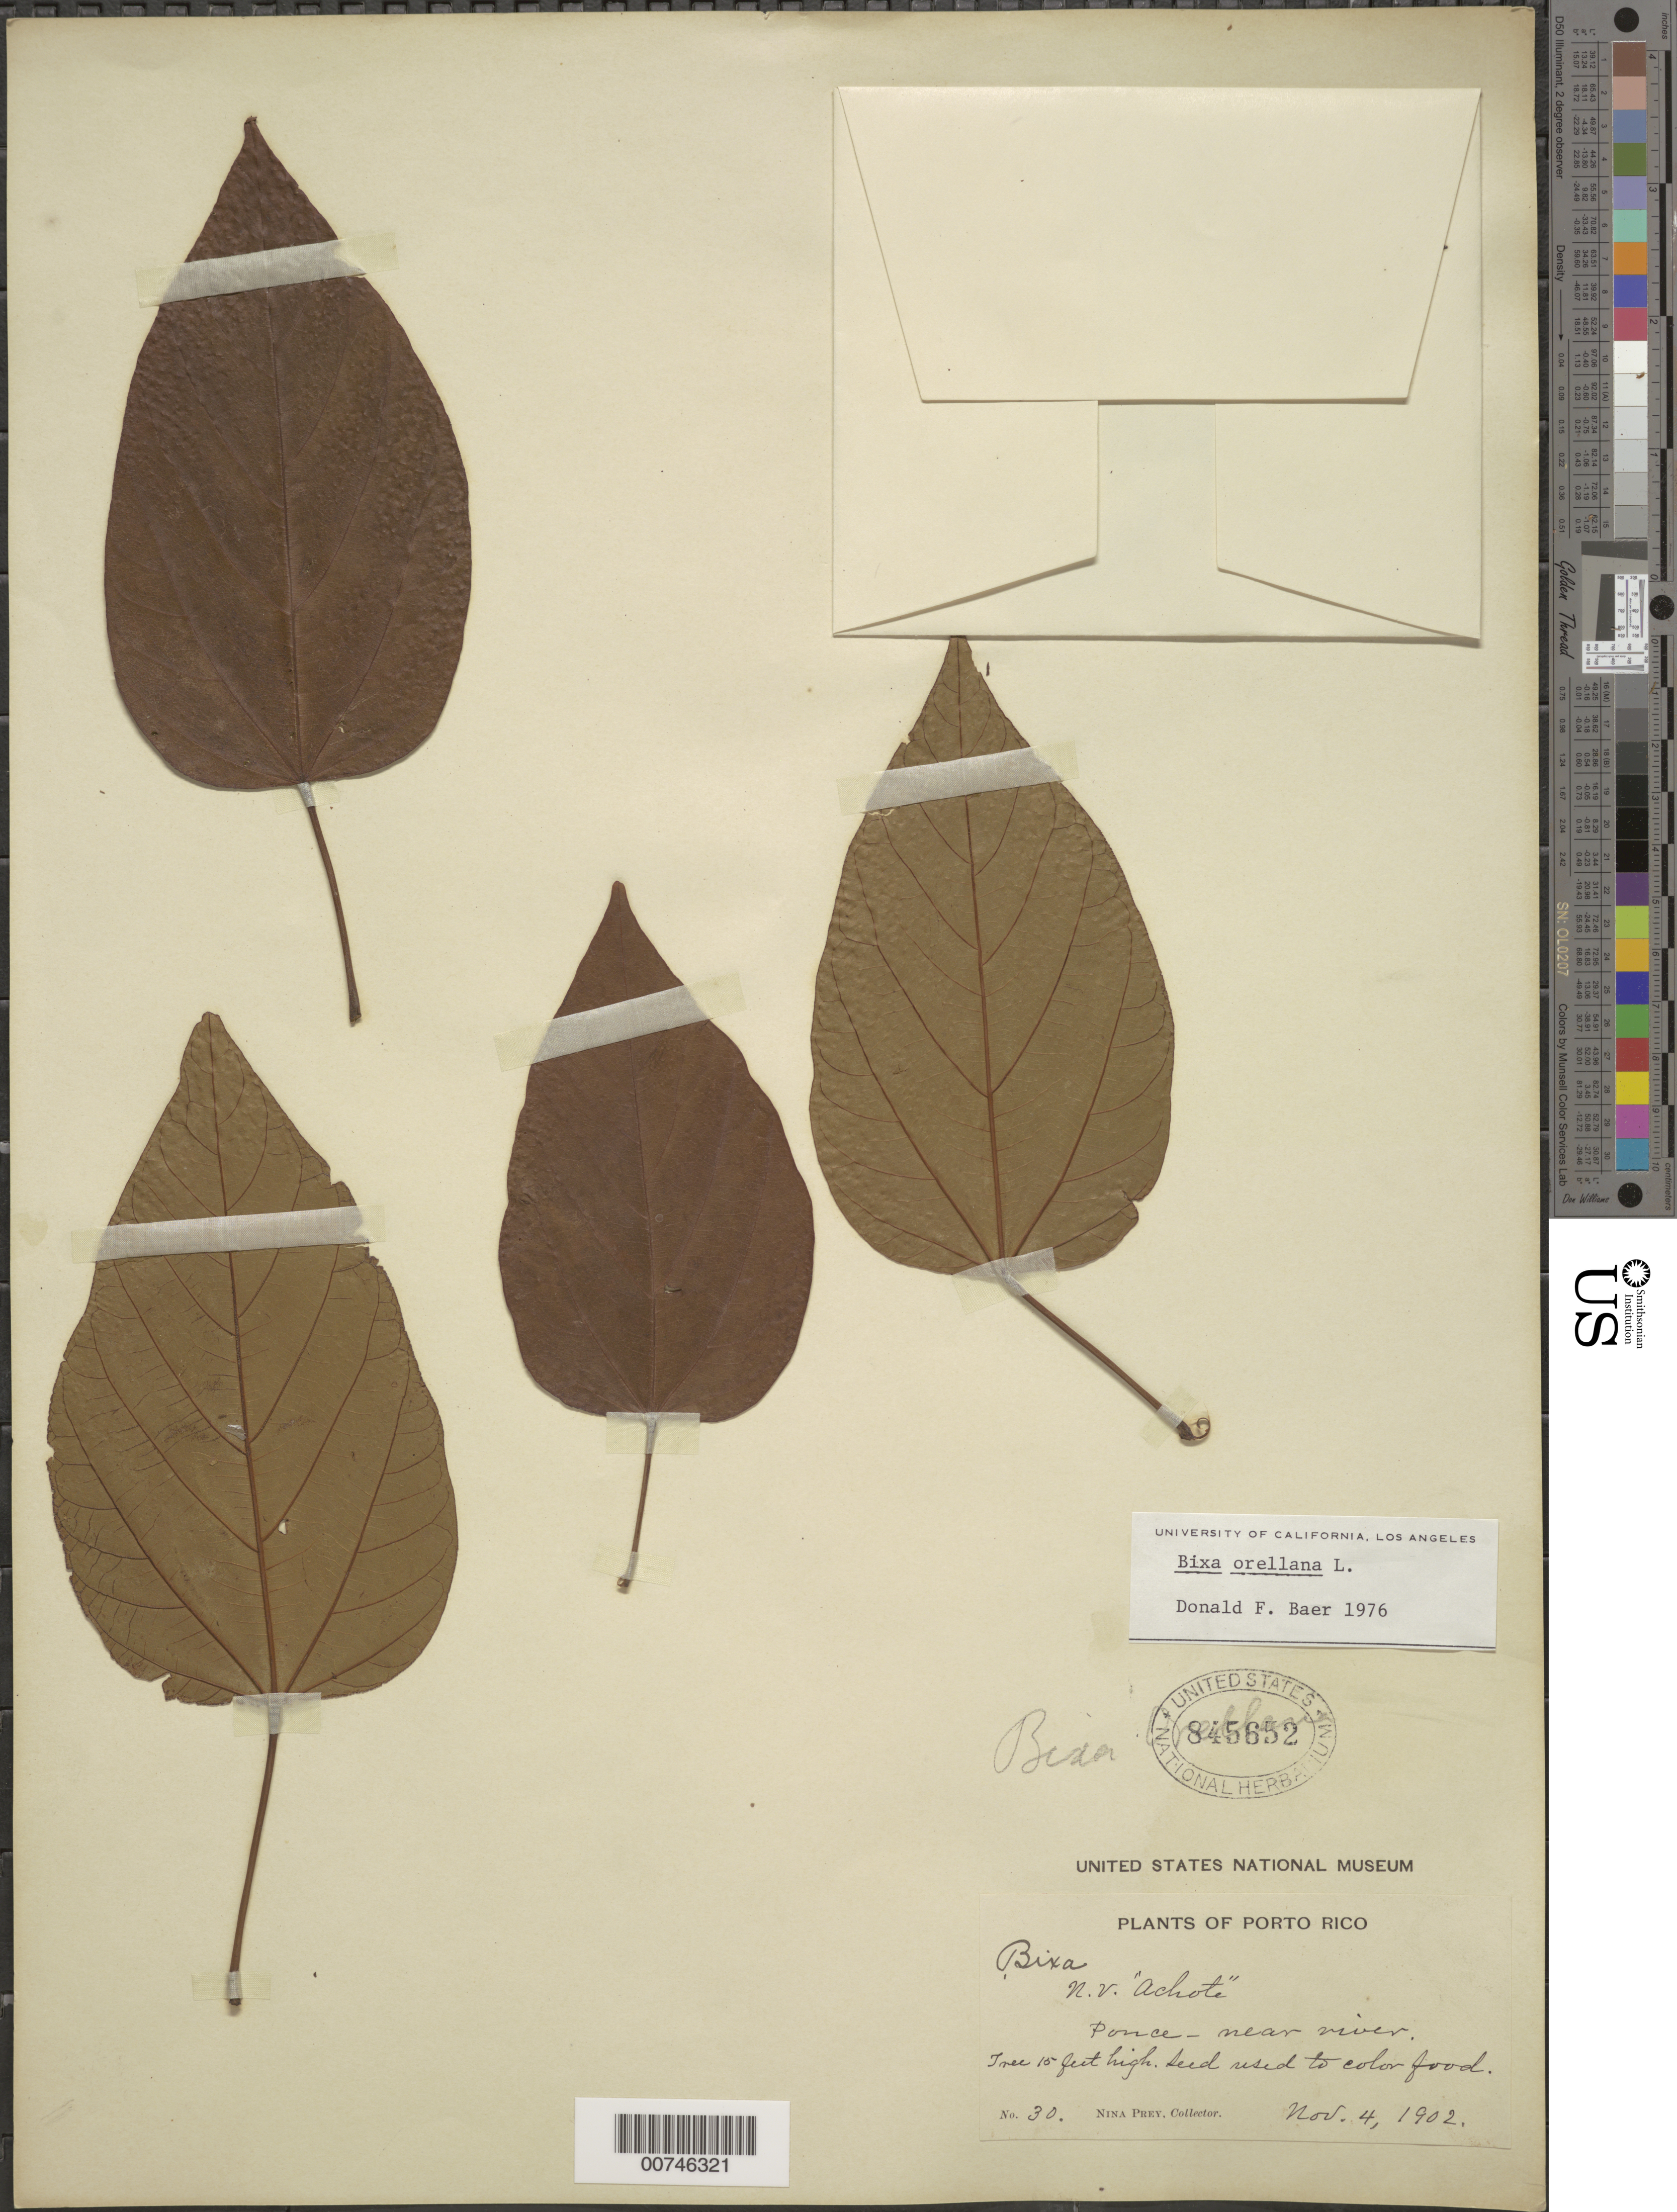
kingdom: Plantae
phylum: Tracheophyta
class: Magnoliopsida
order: Malvales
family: Bixaceae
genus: Bixa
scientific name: Bixa orellana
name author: L.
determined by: Baer, D. F.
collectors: N. Prey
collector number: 30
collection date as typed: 04 Nov 1902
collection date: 1902-11-04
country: Puerto Rico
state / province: Ponce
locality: Near river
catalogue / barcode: US 845652